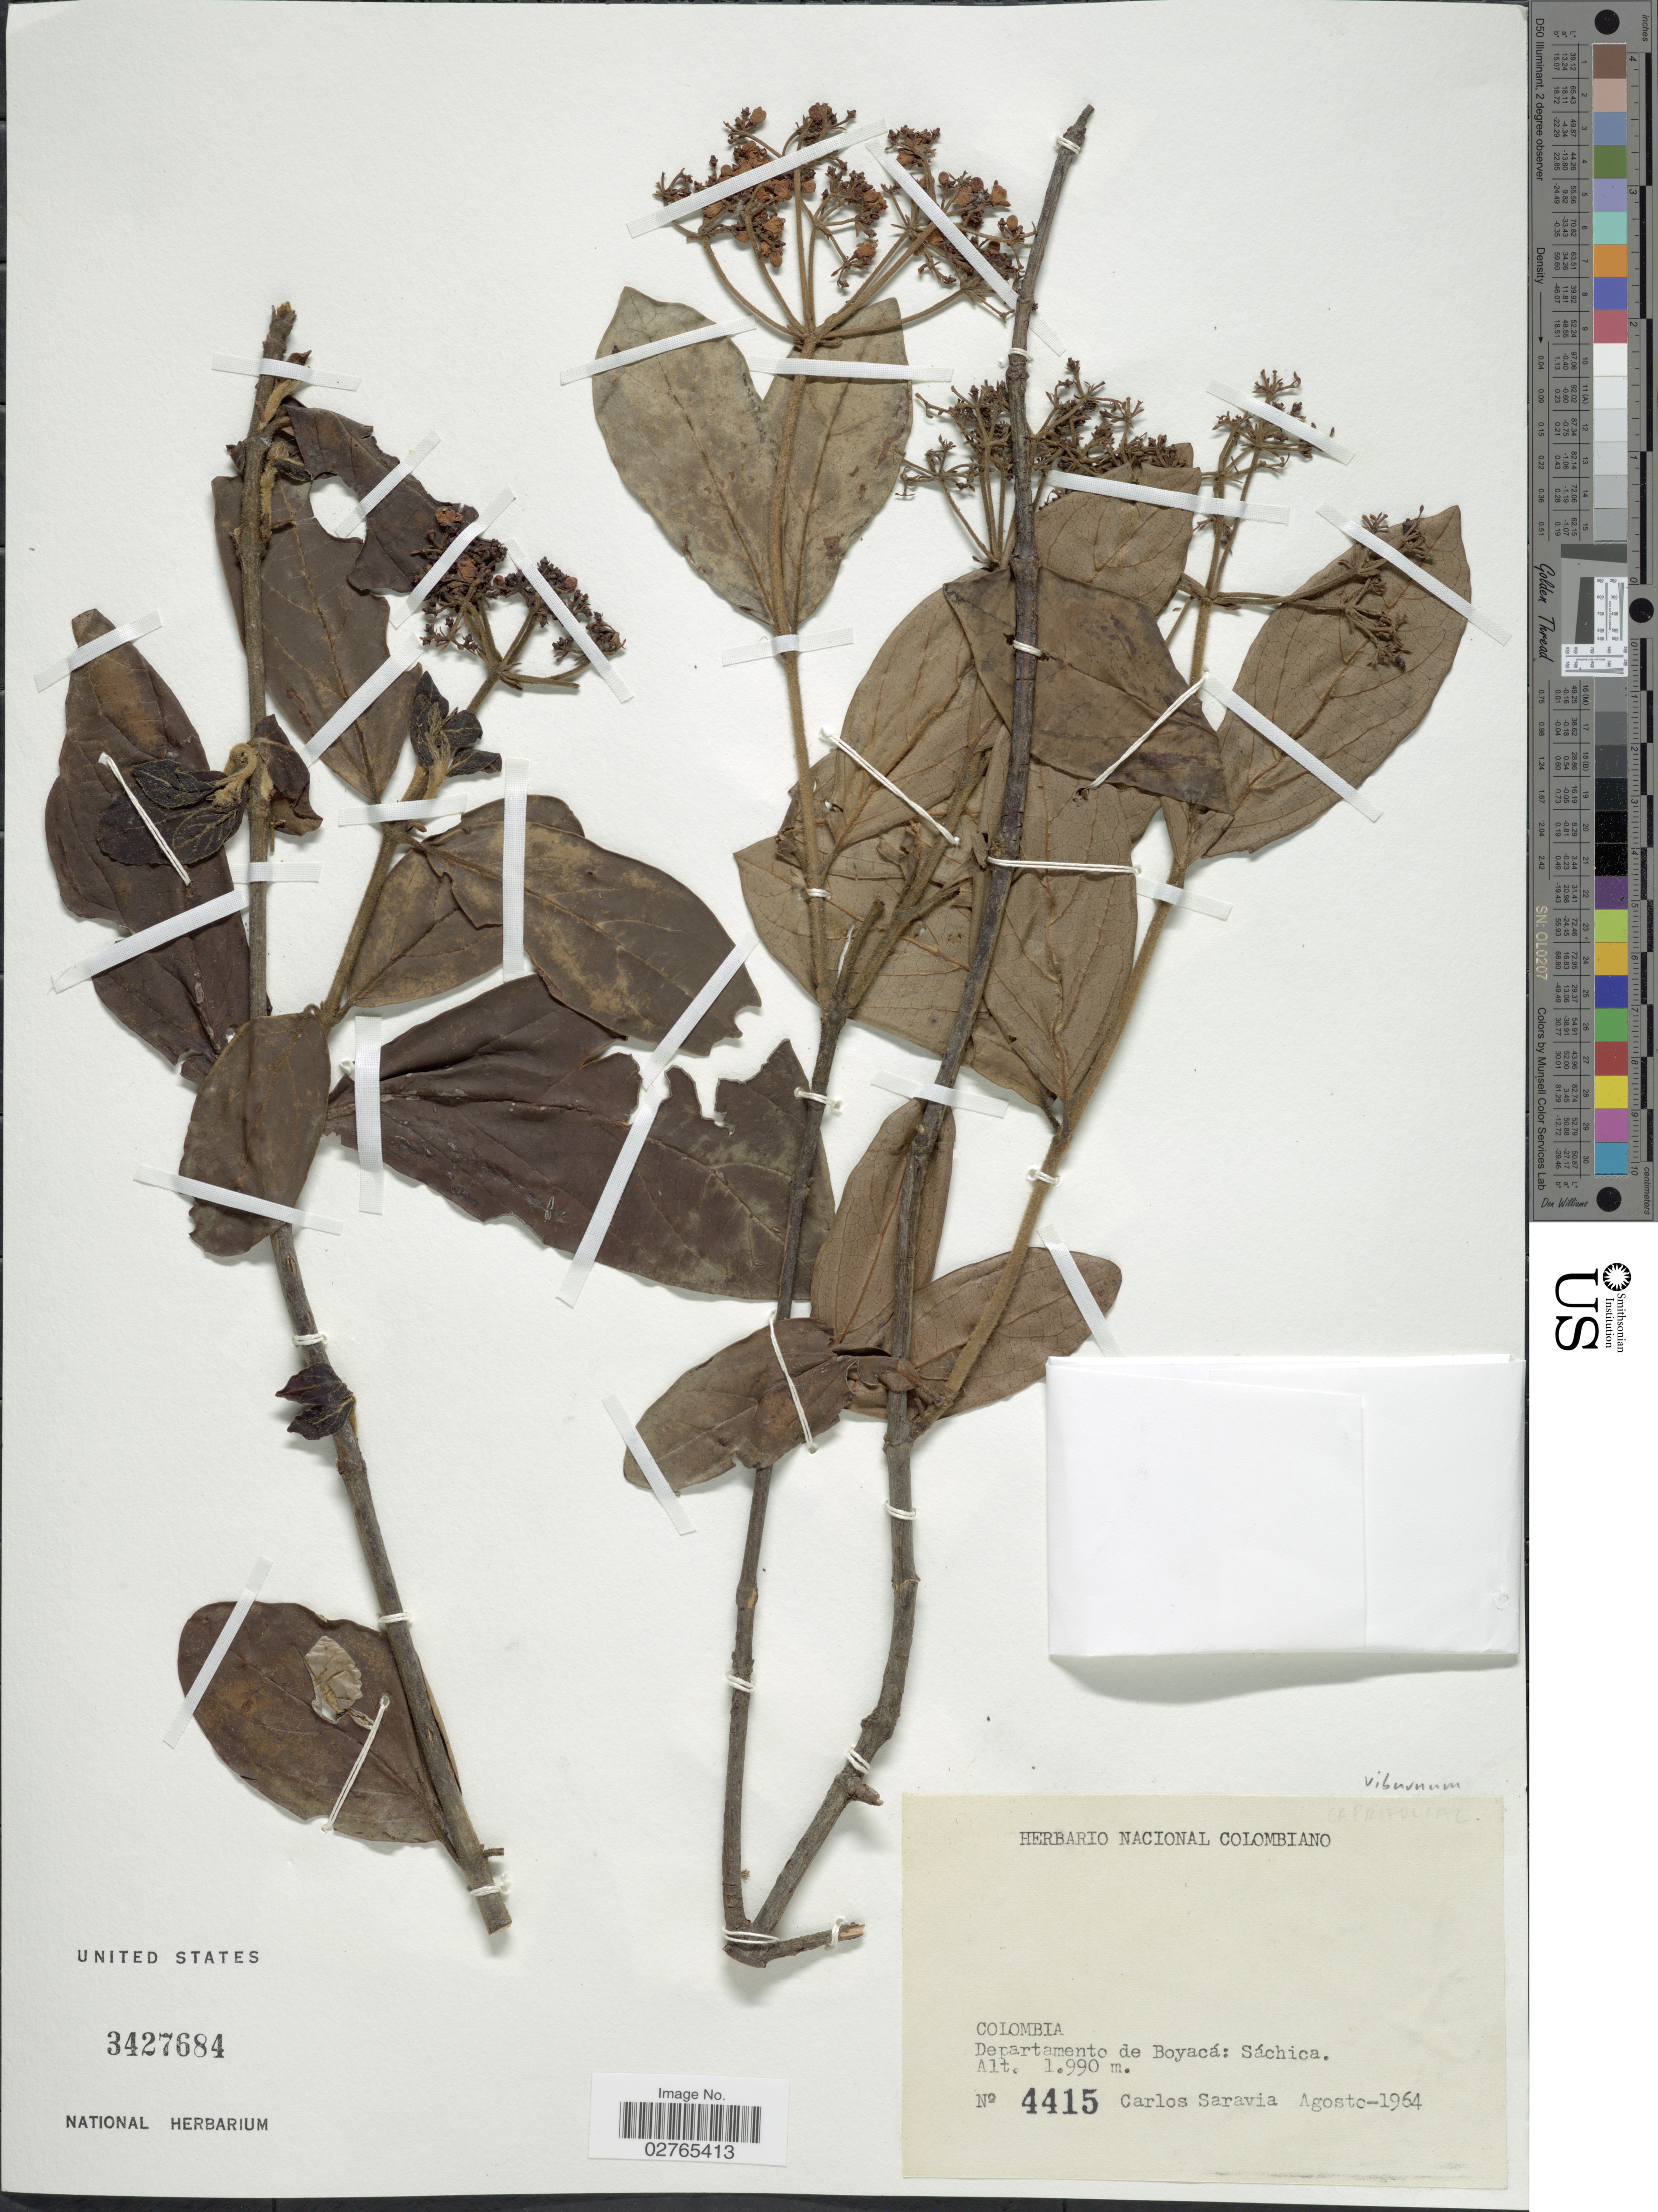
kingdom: Plantae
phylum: Tracheophyta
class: Magnoliopsida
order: Dipsacales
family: Viburnaceae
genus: Viburnum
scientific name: Viburnum sp.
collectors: C. Saravia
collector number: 4415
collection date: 1964-08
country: Colombia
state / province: Boyacá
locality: Departamento de Boyacá: Sáchica.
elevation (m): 1990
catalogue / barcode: US 3427684